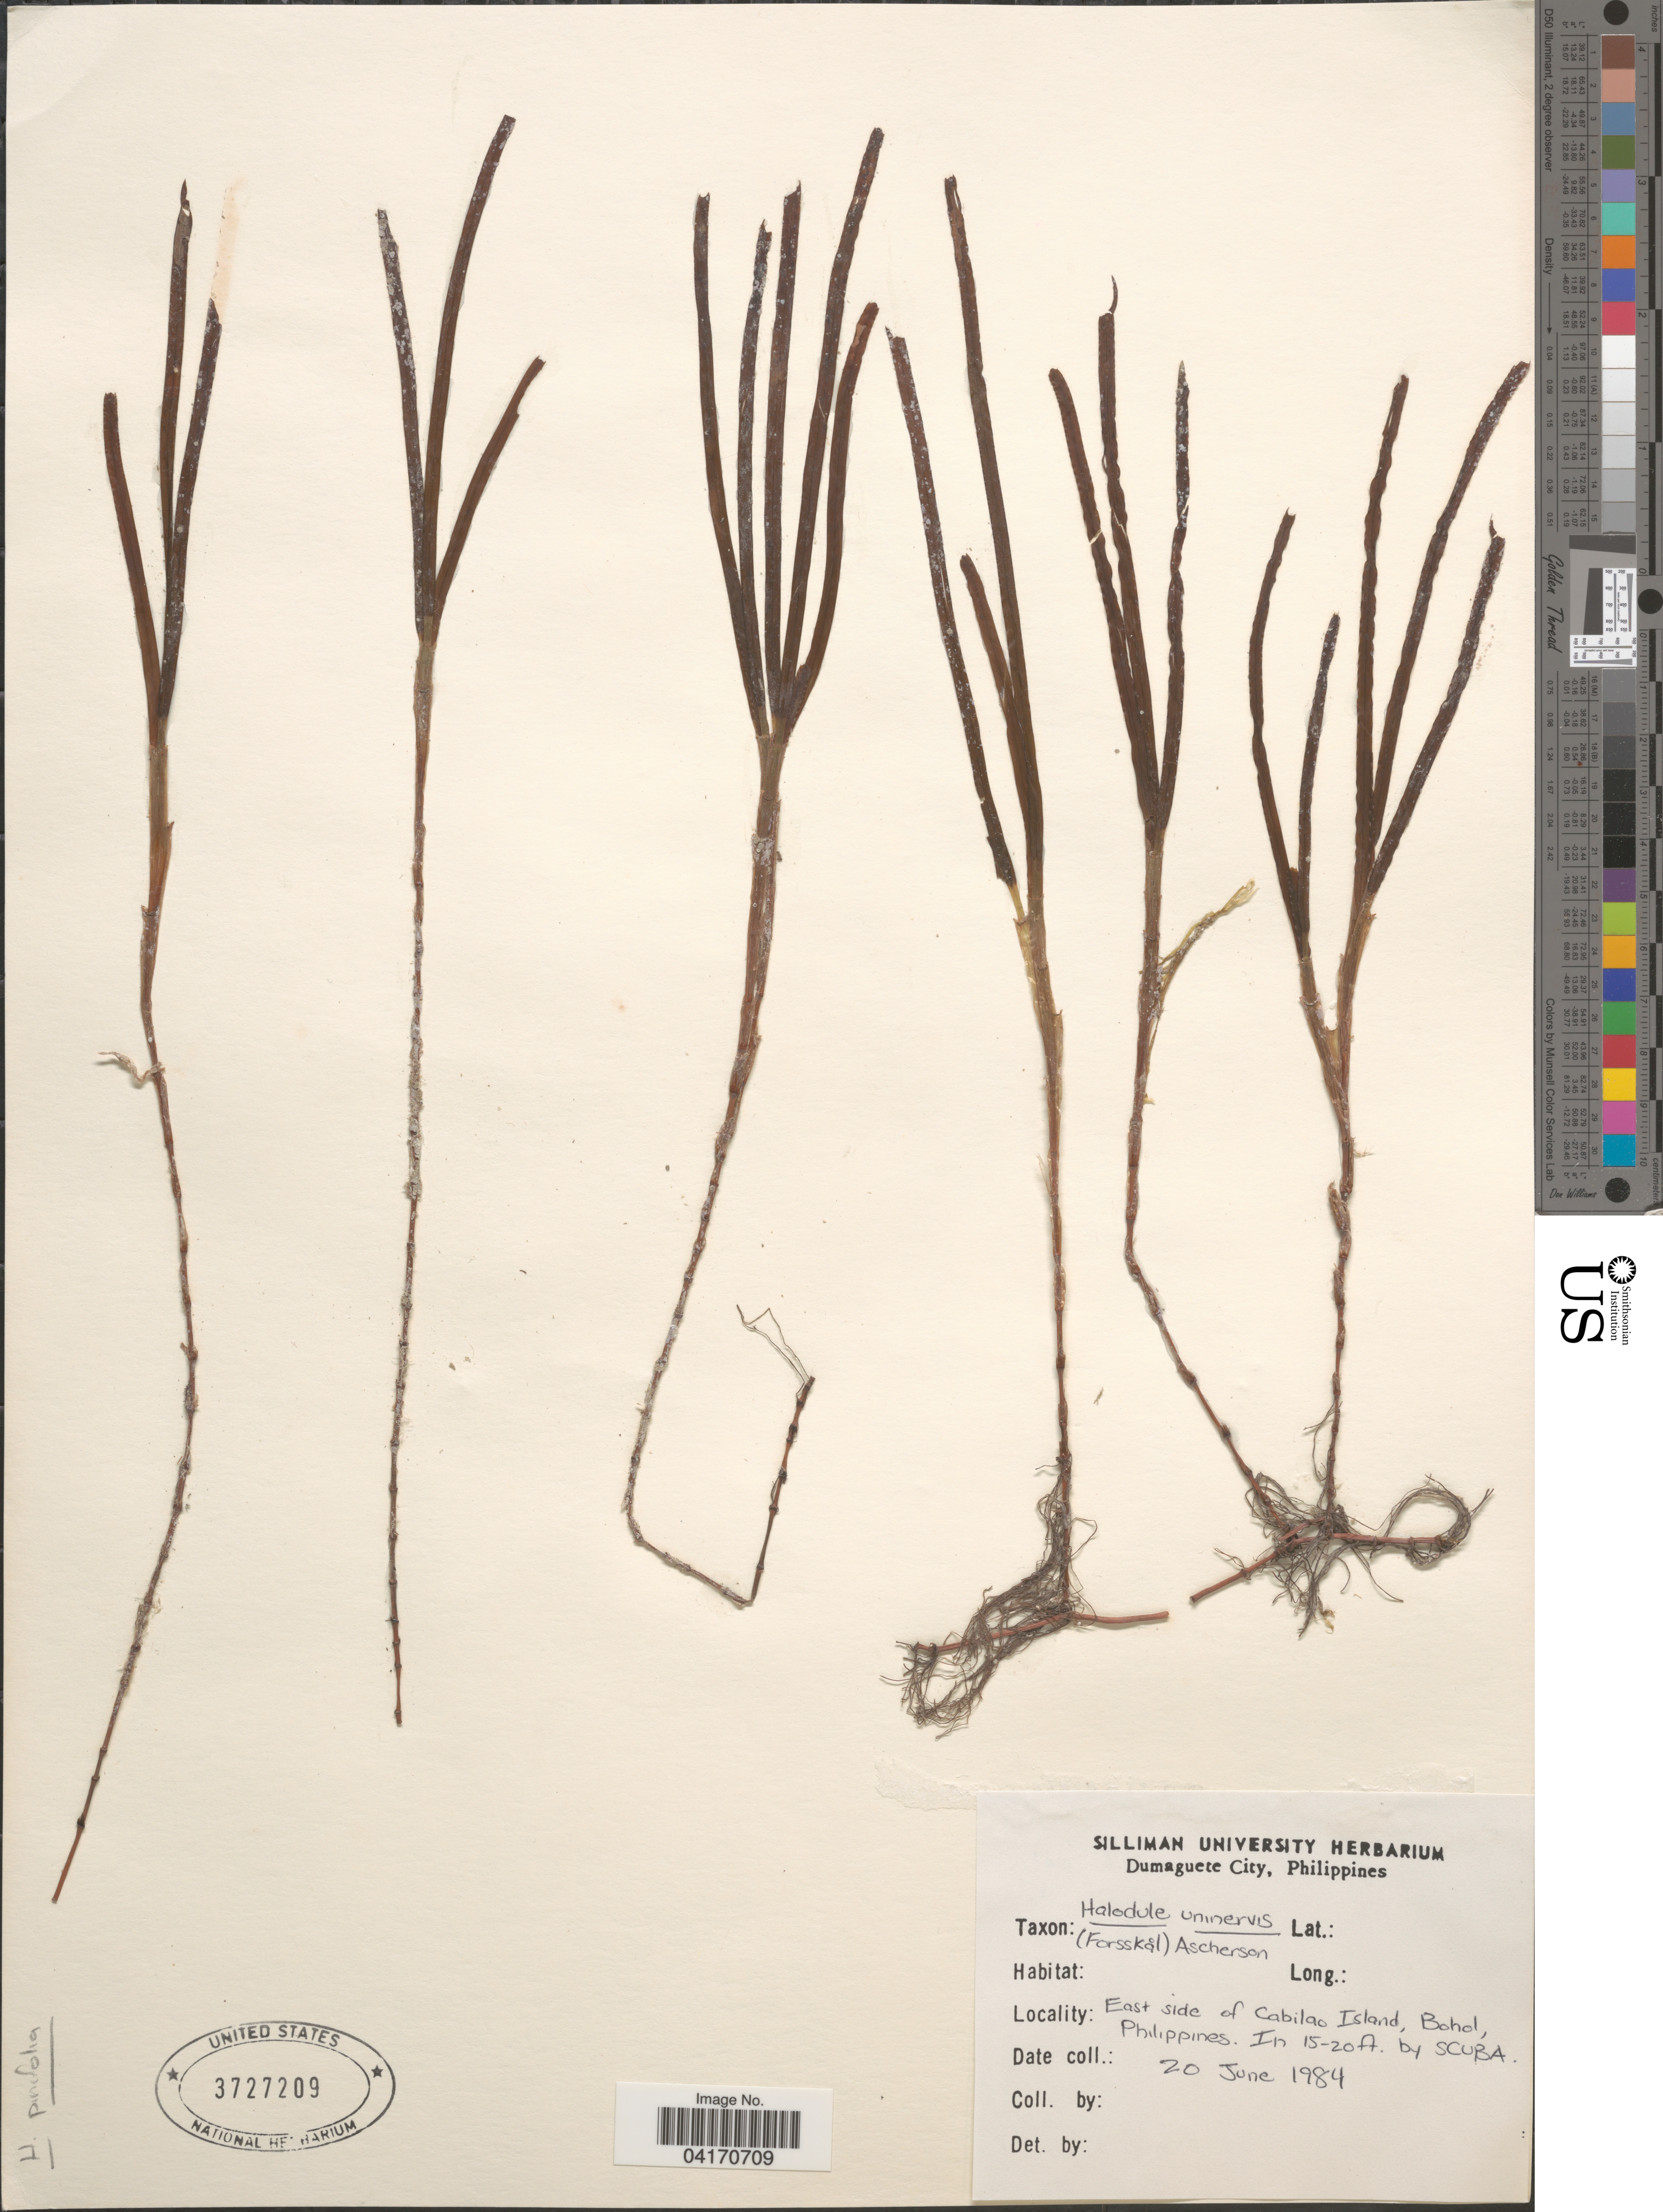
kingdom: Plantae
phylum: Tracheophyta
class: Liliopsida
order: Alismatales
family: Cymodoceaceae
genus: Halodule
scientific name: Halodule uninervis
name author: (Forssk.) Asch.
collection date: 1984-06-20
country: Philippines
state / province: Central Visayas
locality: East side of Cabilao Island, Bohol.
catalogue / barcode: US 3727209